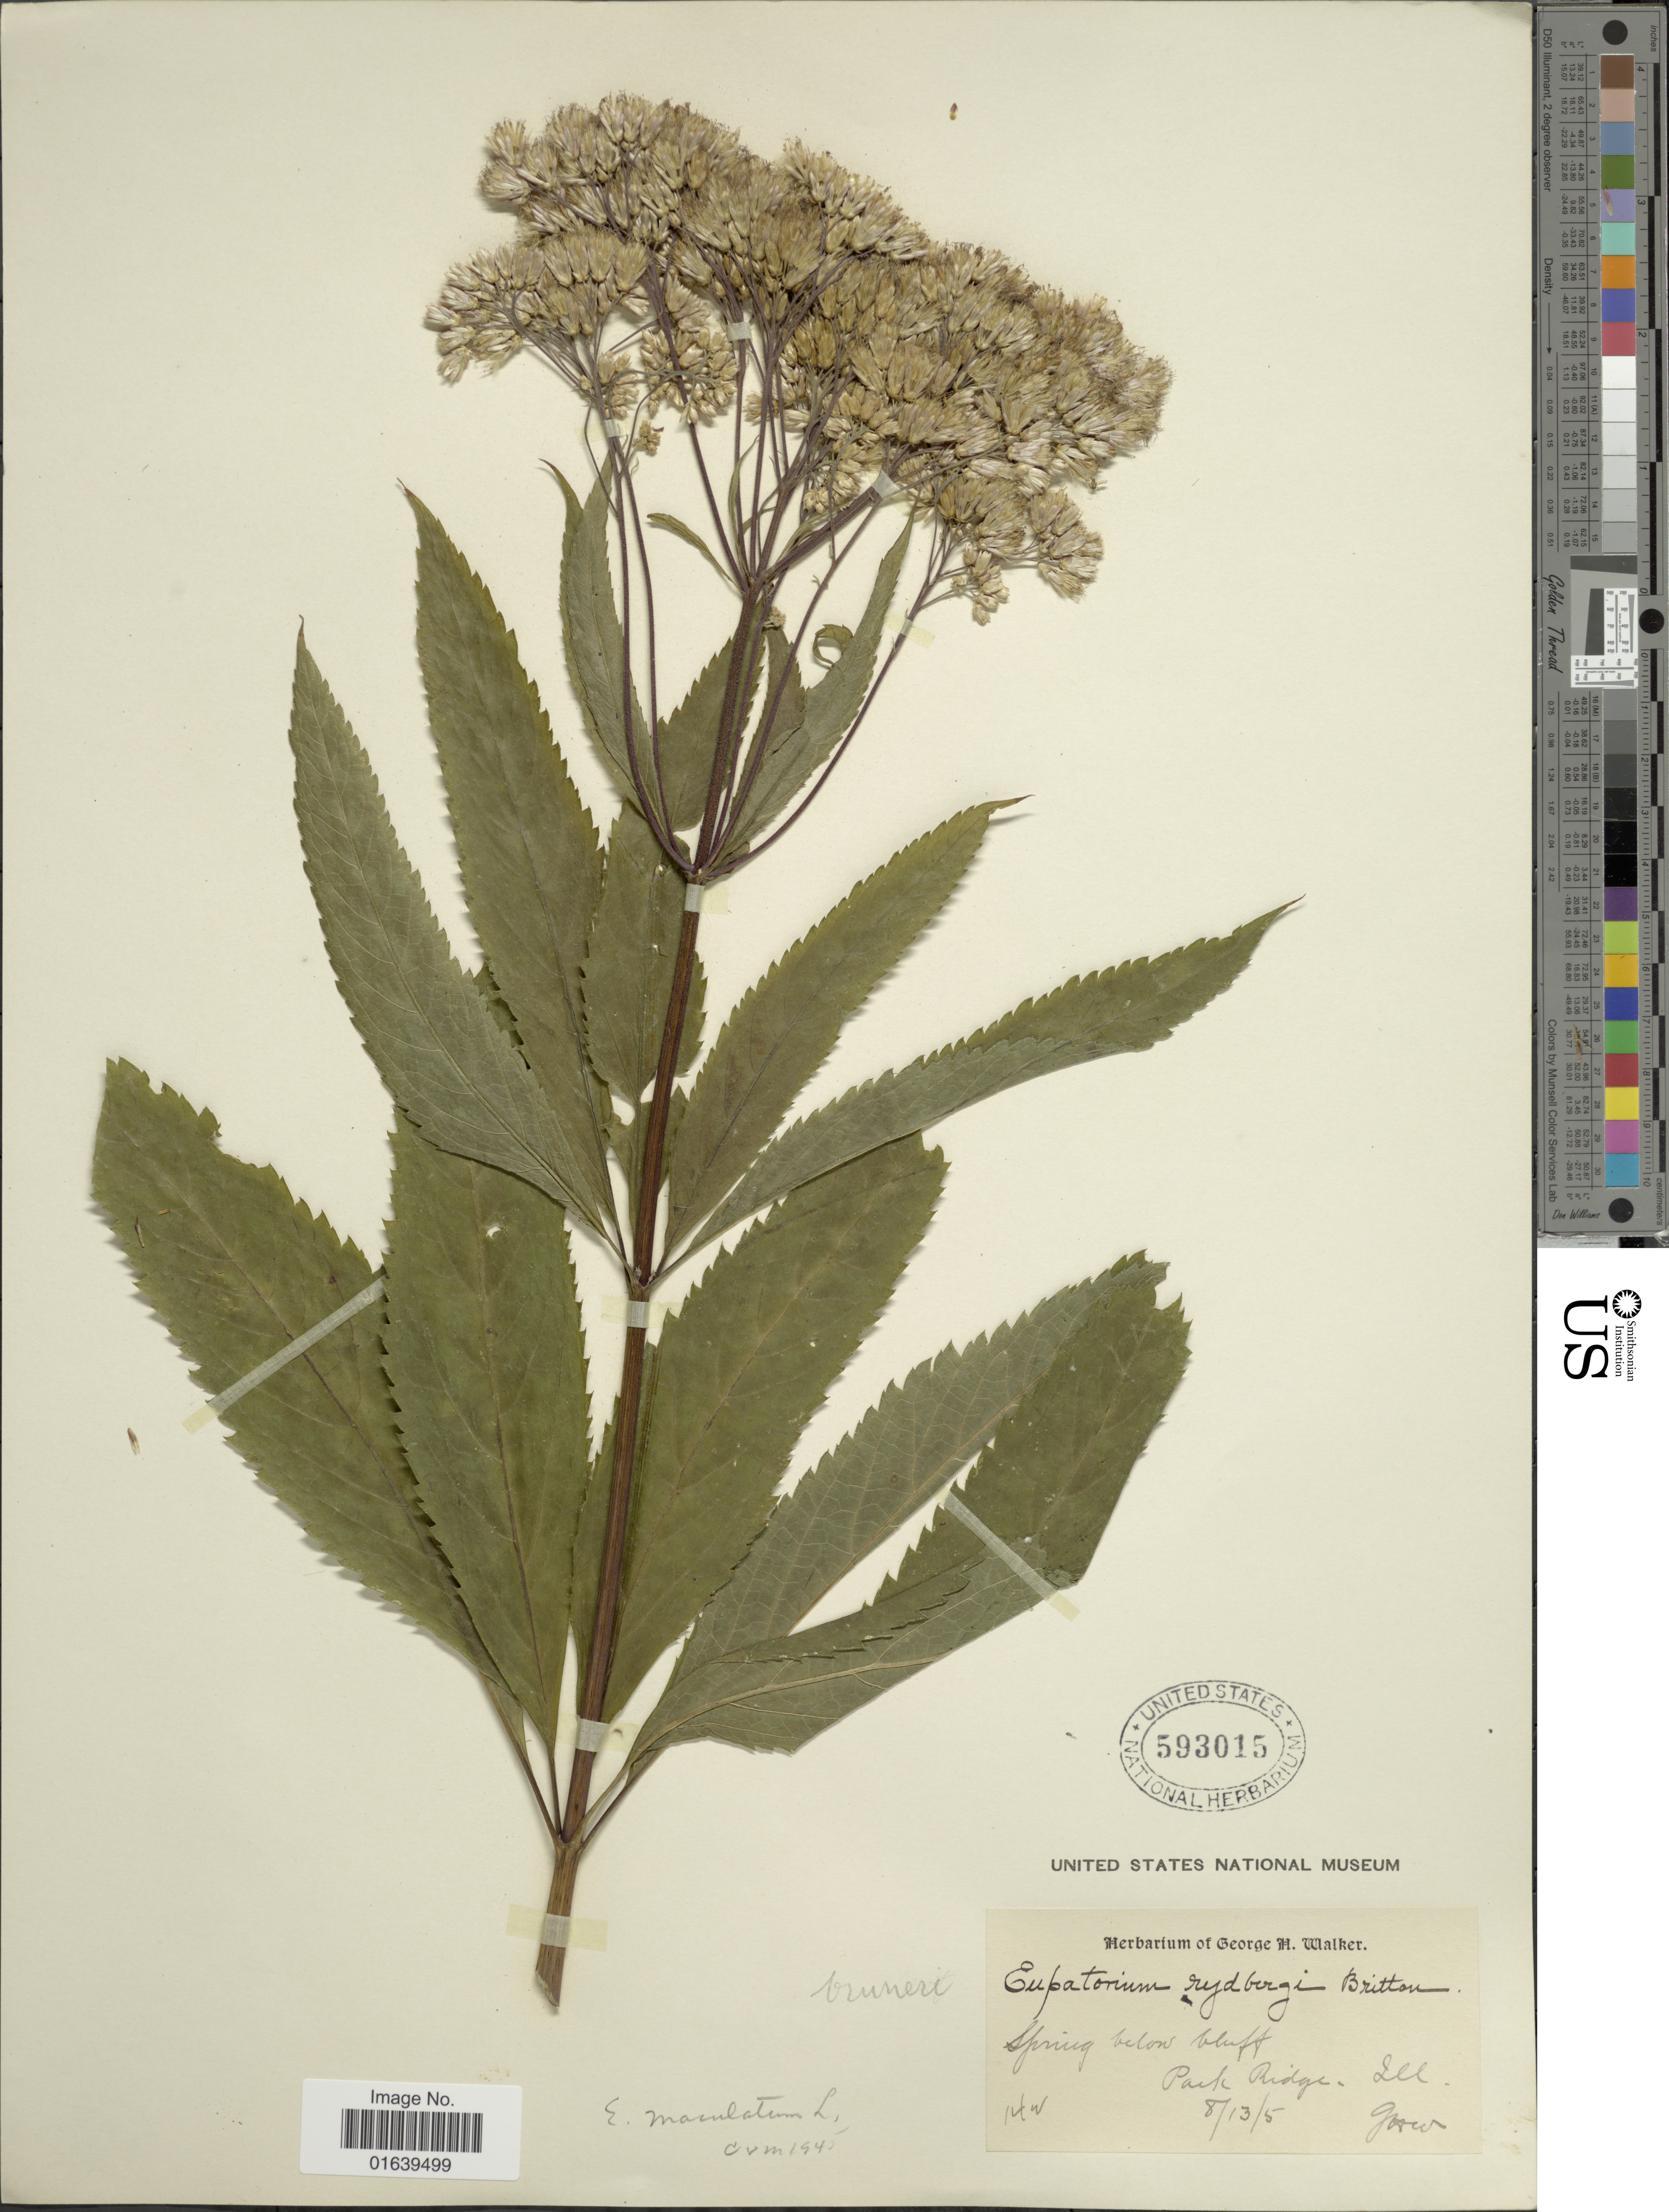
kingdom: Plantae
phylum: Tracheophyta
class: Magnoliopsida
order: Asterales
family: Asteraceae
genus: Eupatorium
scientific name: Eupatorium maculatum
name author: L.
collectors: G. H. Walker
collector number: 14W*?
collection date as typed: Transcribed d/m/y: 13/8/5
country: United States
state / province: Illinois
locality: Spring below bluff, Park Ridge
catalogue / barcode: US 593015